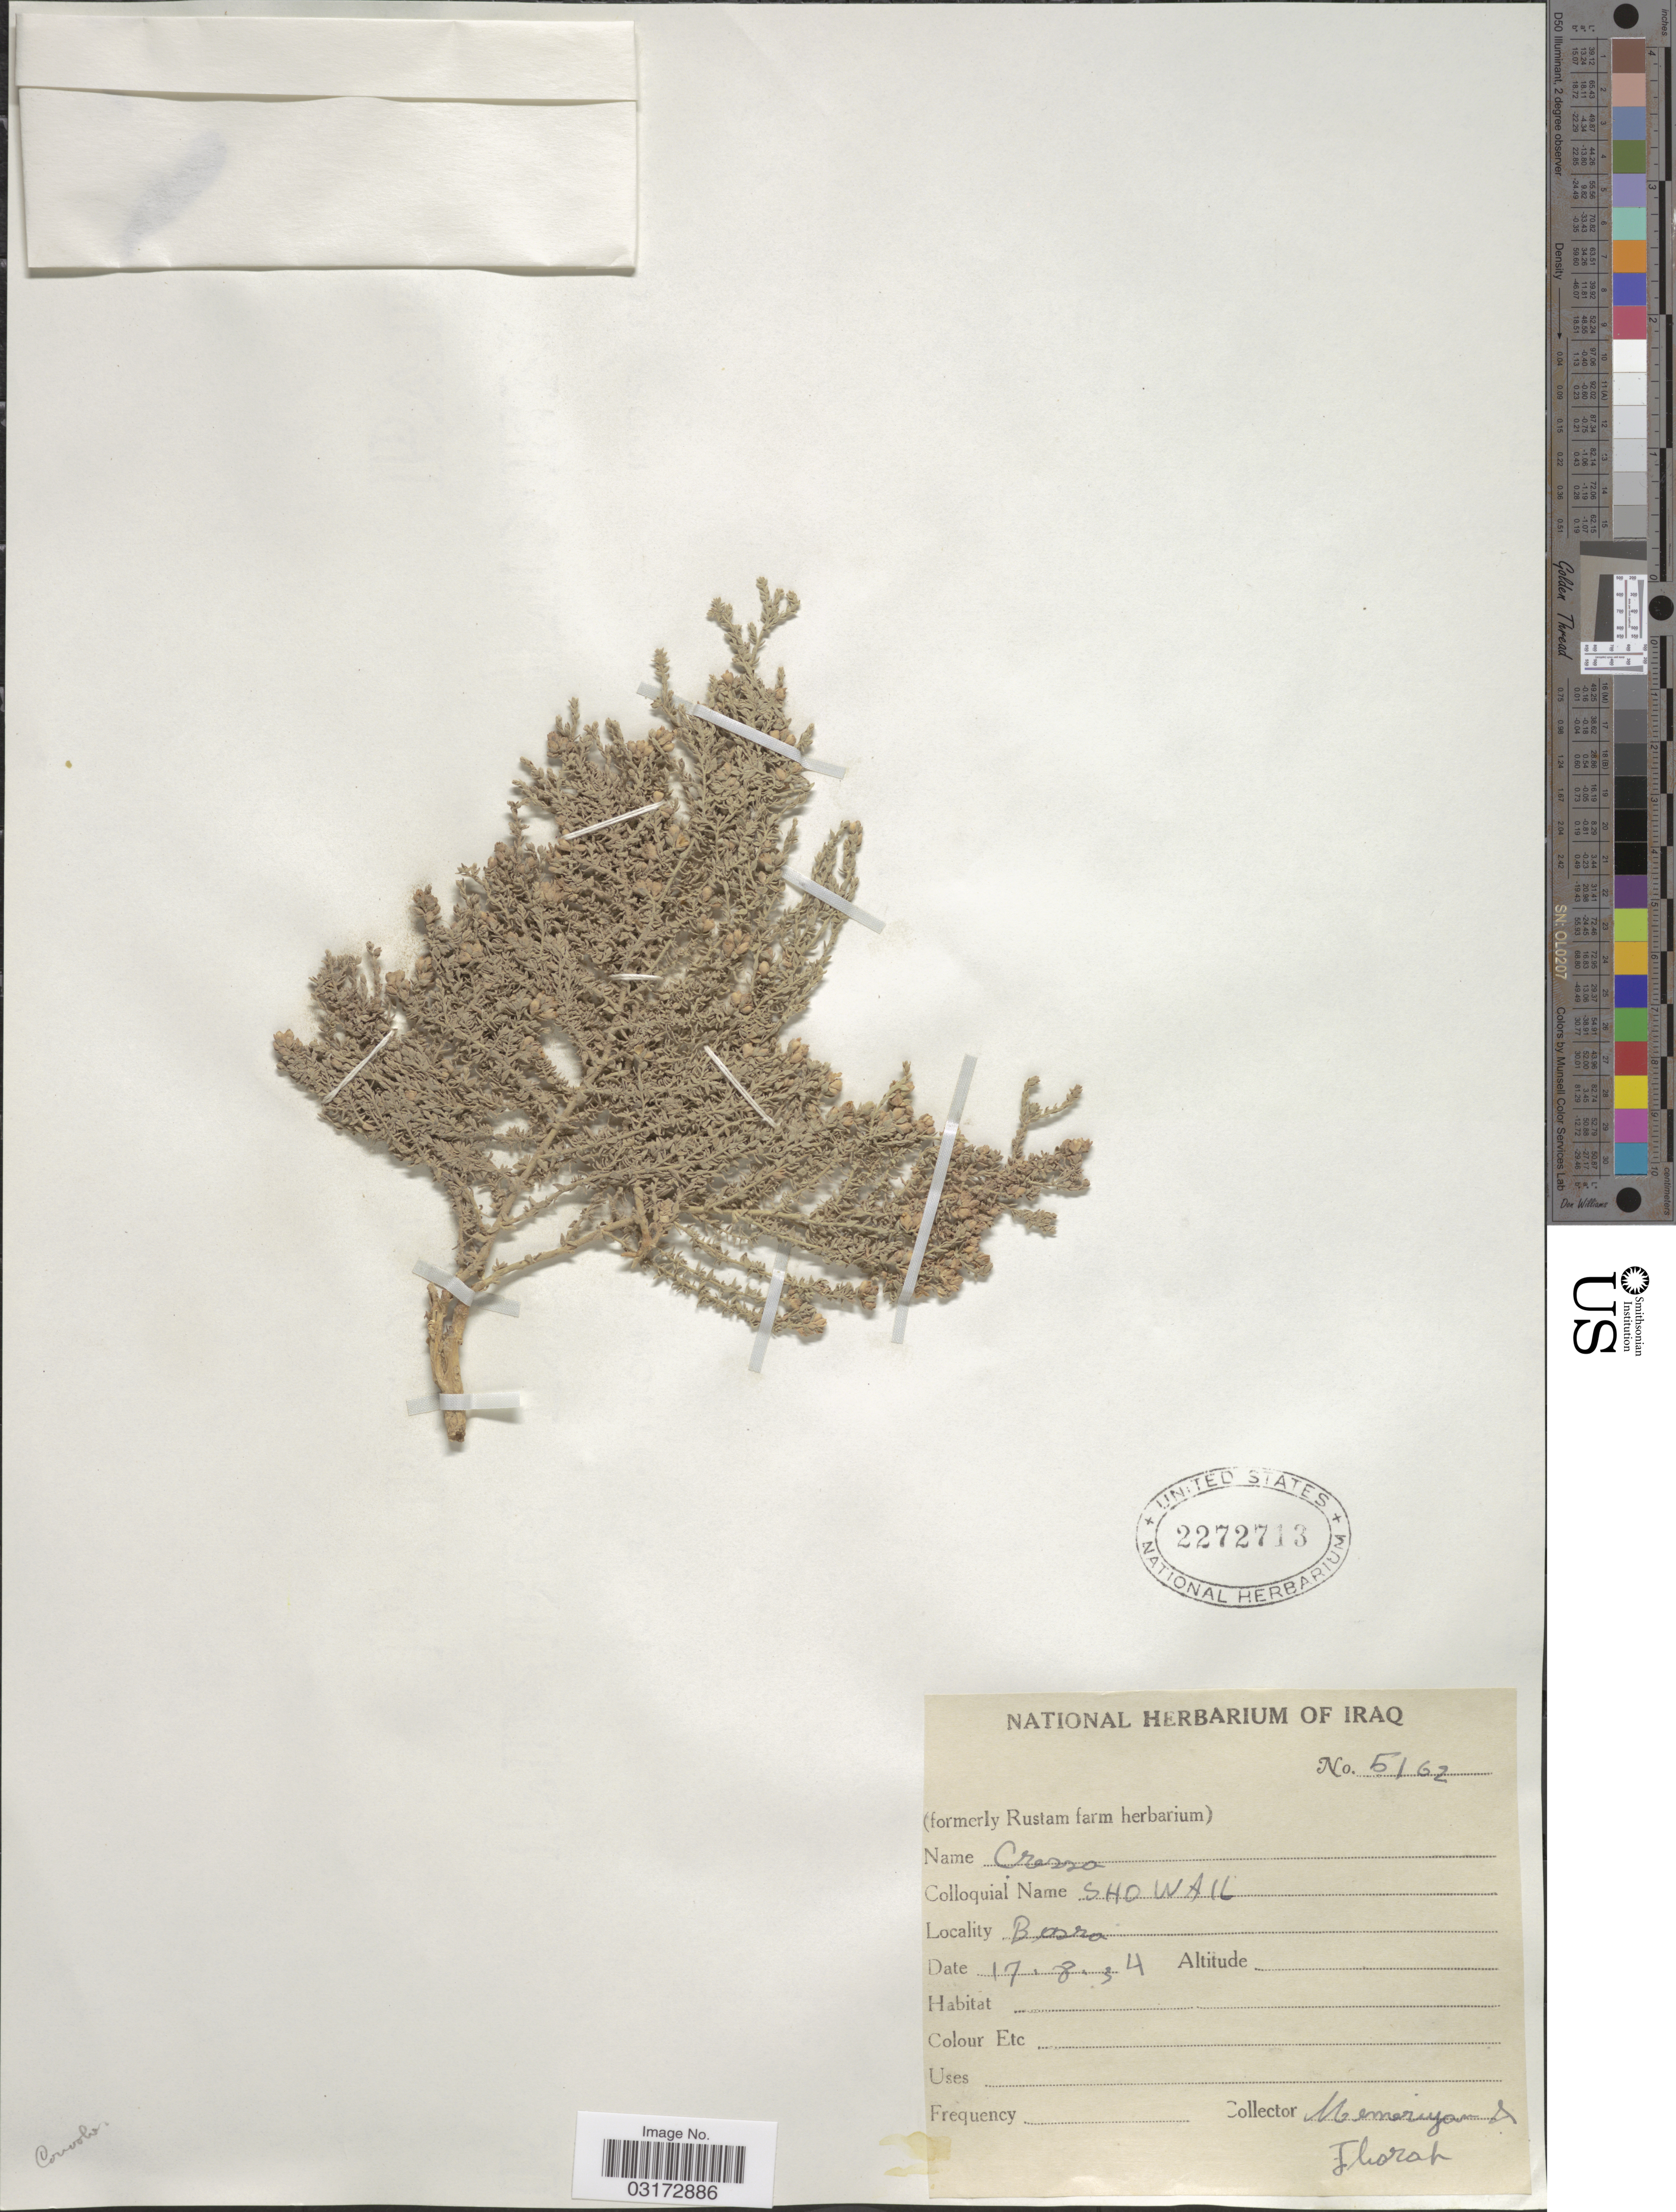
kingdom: Plantae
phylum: Tracheophyta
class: Magnoliopsida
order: Solanales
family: Convolvulaceae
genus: Cressa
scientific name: Cressa sp.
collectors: Memeriyan & Jhorah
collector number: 5162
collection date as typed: Transcribed d/m/y: 17/8/34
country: Iraq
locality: Basra.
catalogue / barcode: US 2272713